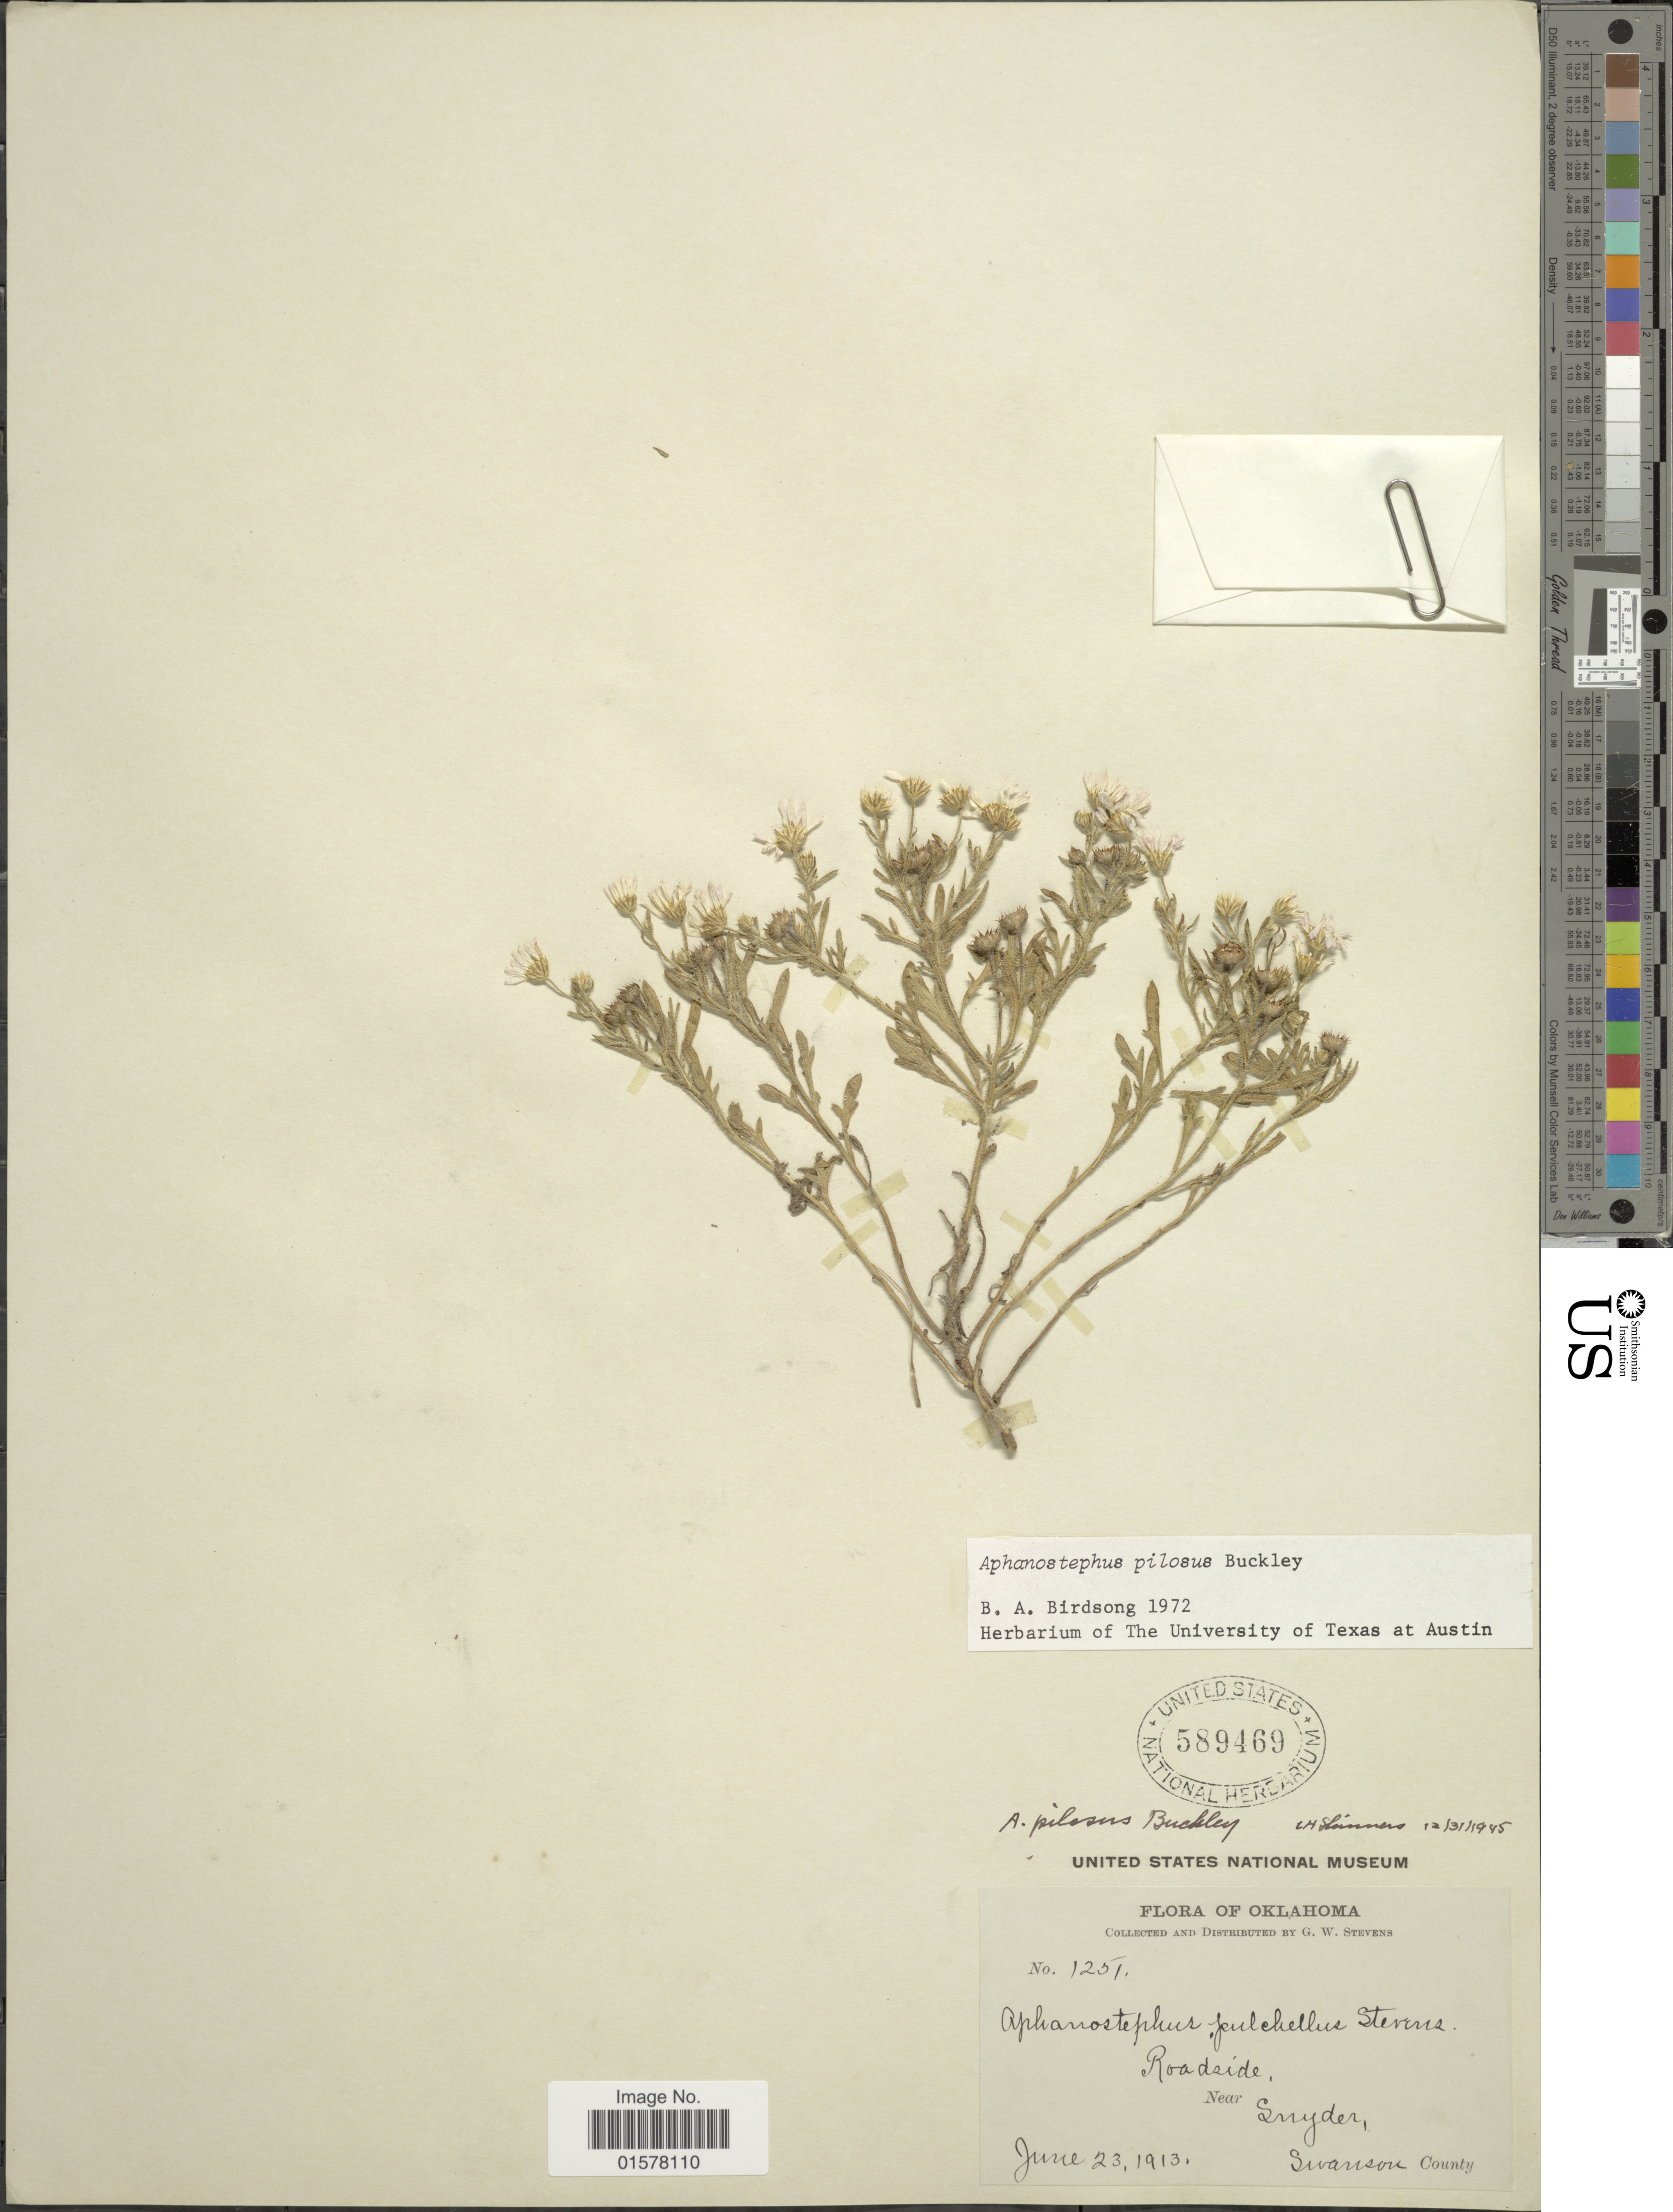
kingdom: Plantae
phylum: Tracheophyta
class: Magnoliopsida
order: Asterales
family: Asteraceae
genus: Aphanostephus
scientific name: Aphanostephus pilosus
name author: Buckley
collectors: G. W. Stevens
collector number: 1251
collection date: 1913-06-23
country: United States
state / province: Oklahoma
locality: Oklahoma. Roadside. Near Snyder. Swanson County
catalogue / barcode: US 589469